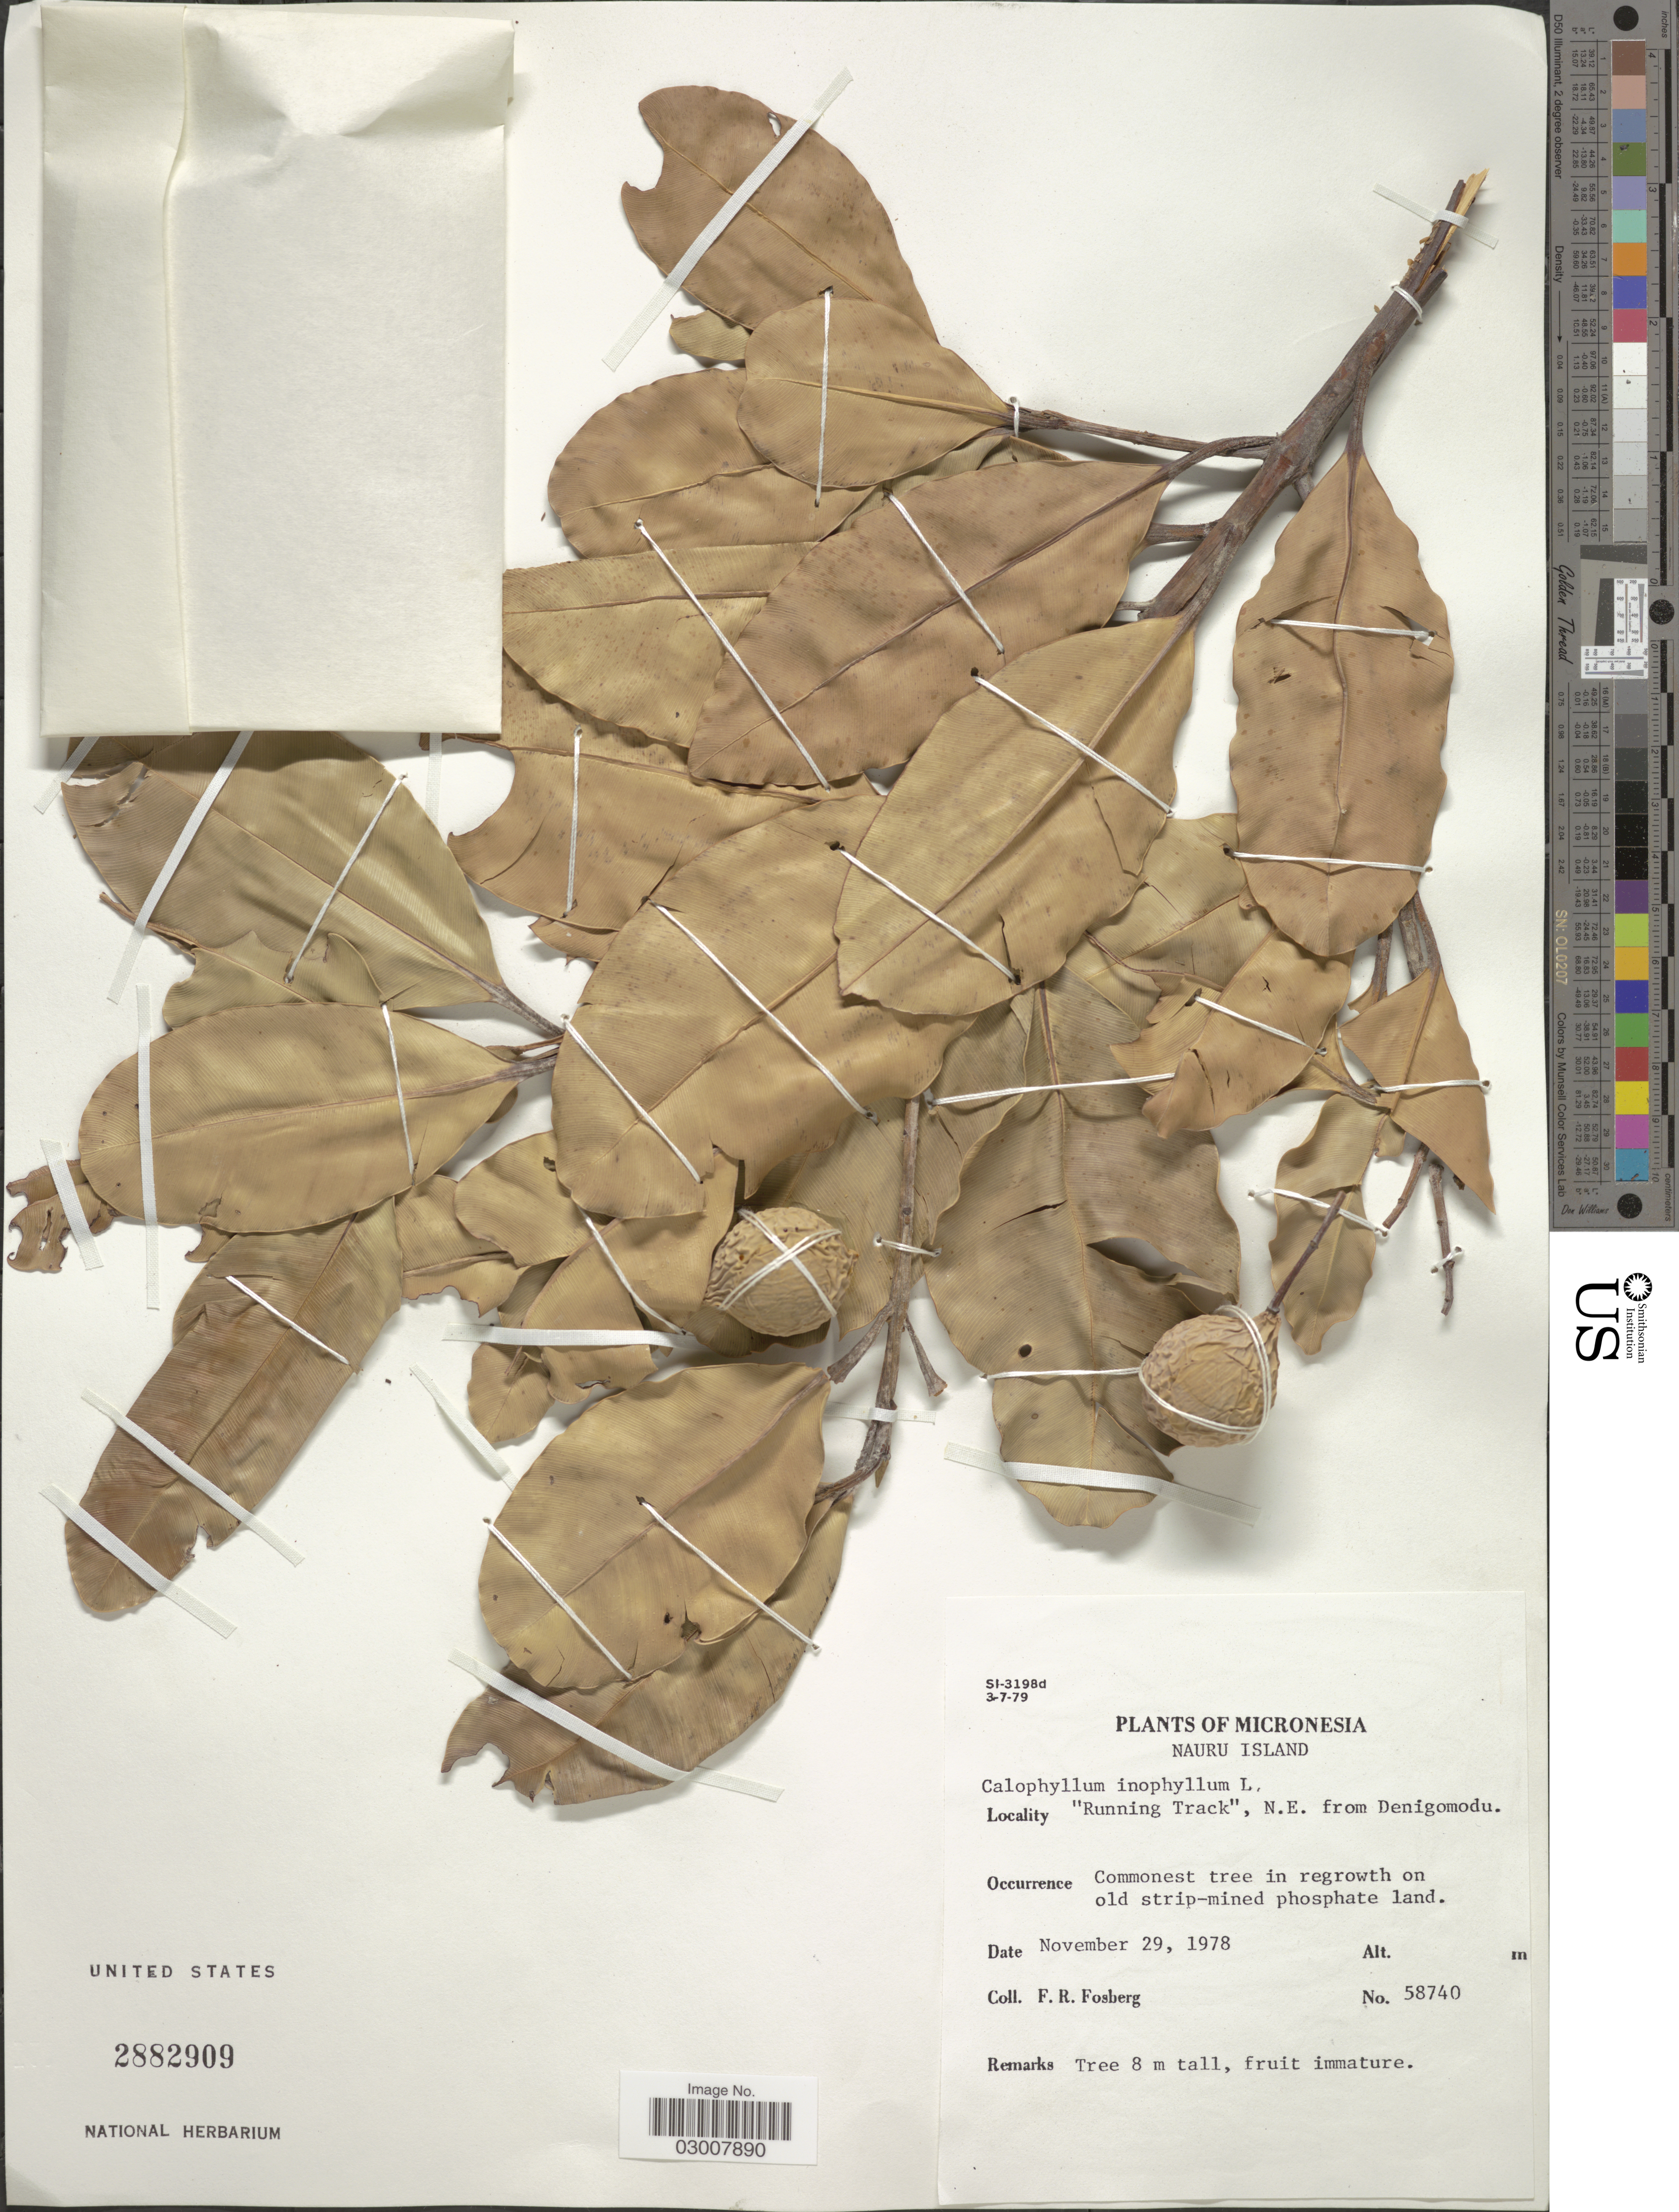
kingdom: Plantae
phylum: Tracheophyta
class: Magnoliopsida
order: Malpighiales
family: Calophyllaceae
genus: Calophyllum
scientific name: Calophyllum inophyllum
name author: L.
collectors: F. R. Fosberg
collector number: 58740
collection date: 1978-11-29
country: Nauru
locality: Micronesia. Nauru Island. "Running Track", N.E. of Denigomodu.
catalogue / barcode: US 2882909